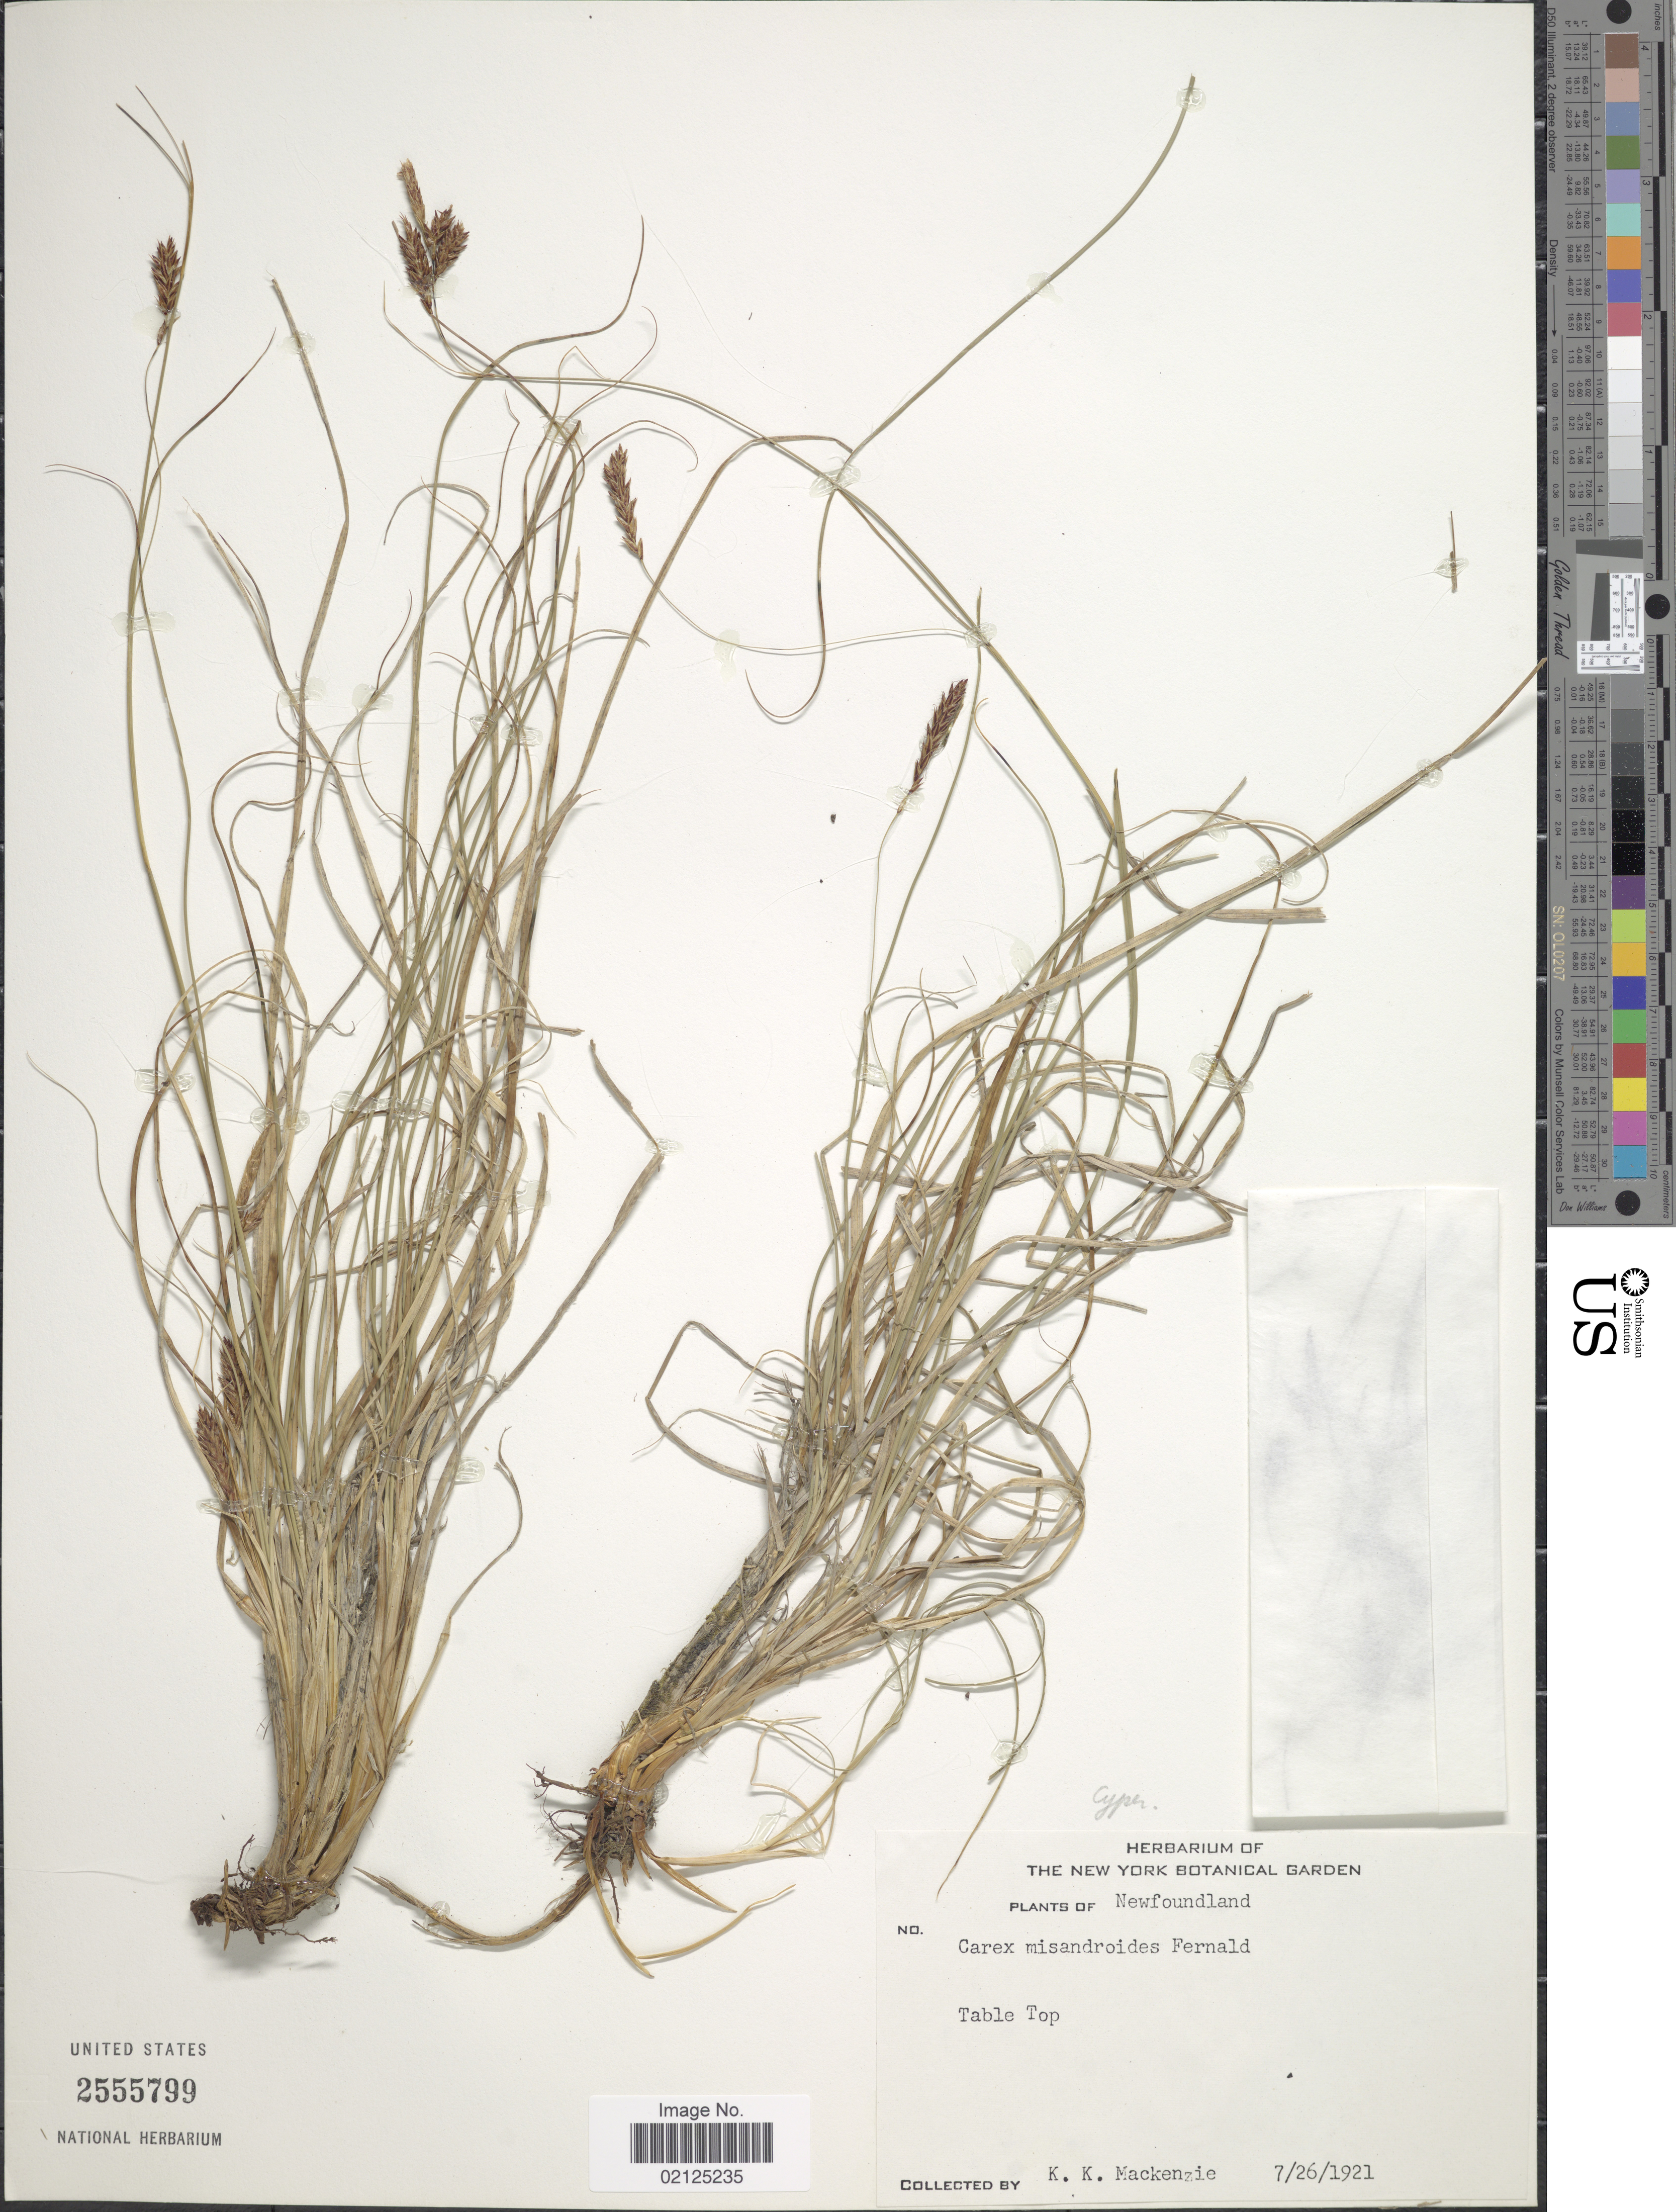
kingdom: Plantae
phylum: Tracheophyta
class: Liliopsida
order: Poales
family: Cyperaceae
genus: Carex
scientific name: Carex misandroides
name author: Fernald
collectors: K. K. Mackenzie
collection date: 1921-07-26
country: Canada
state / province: Newfoundland and Labrador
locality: Table Top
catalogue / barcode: US 2555799